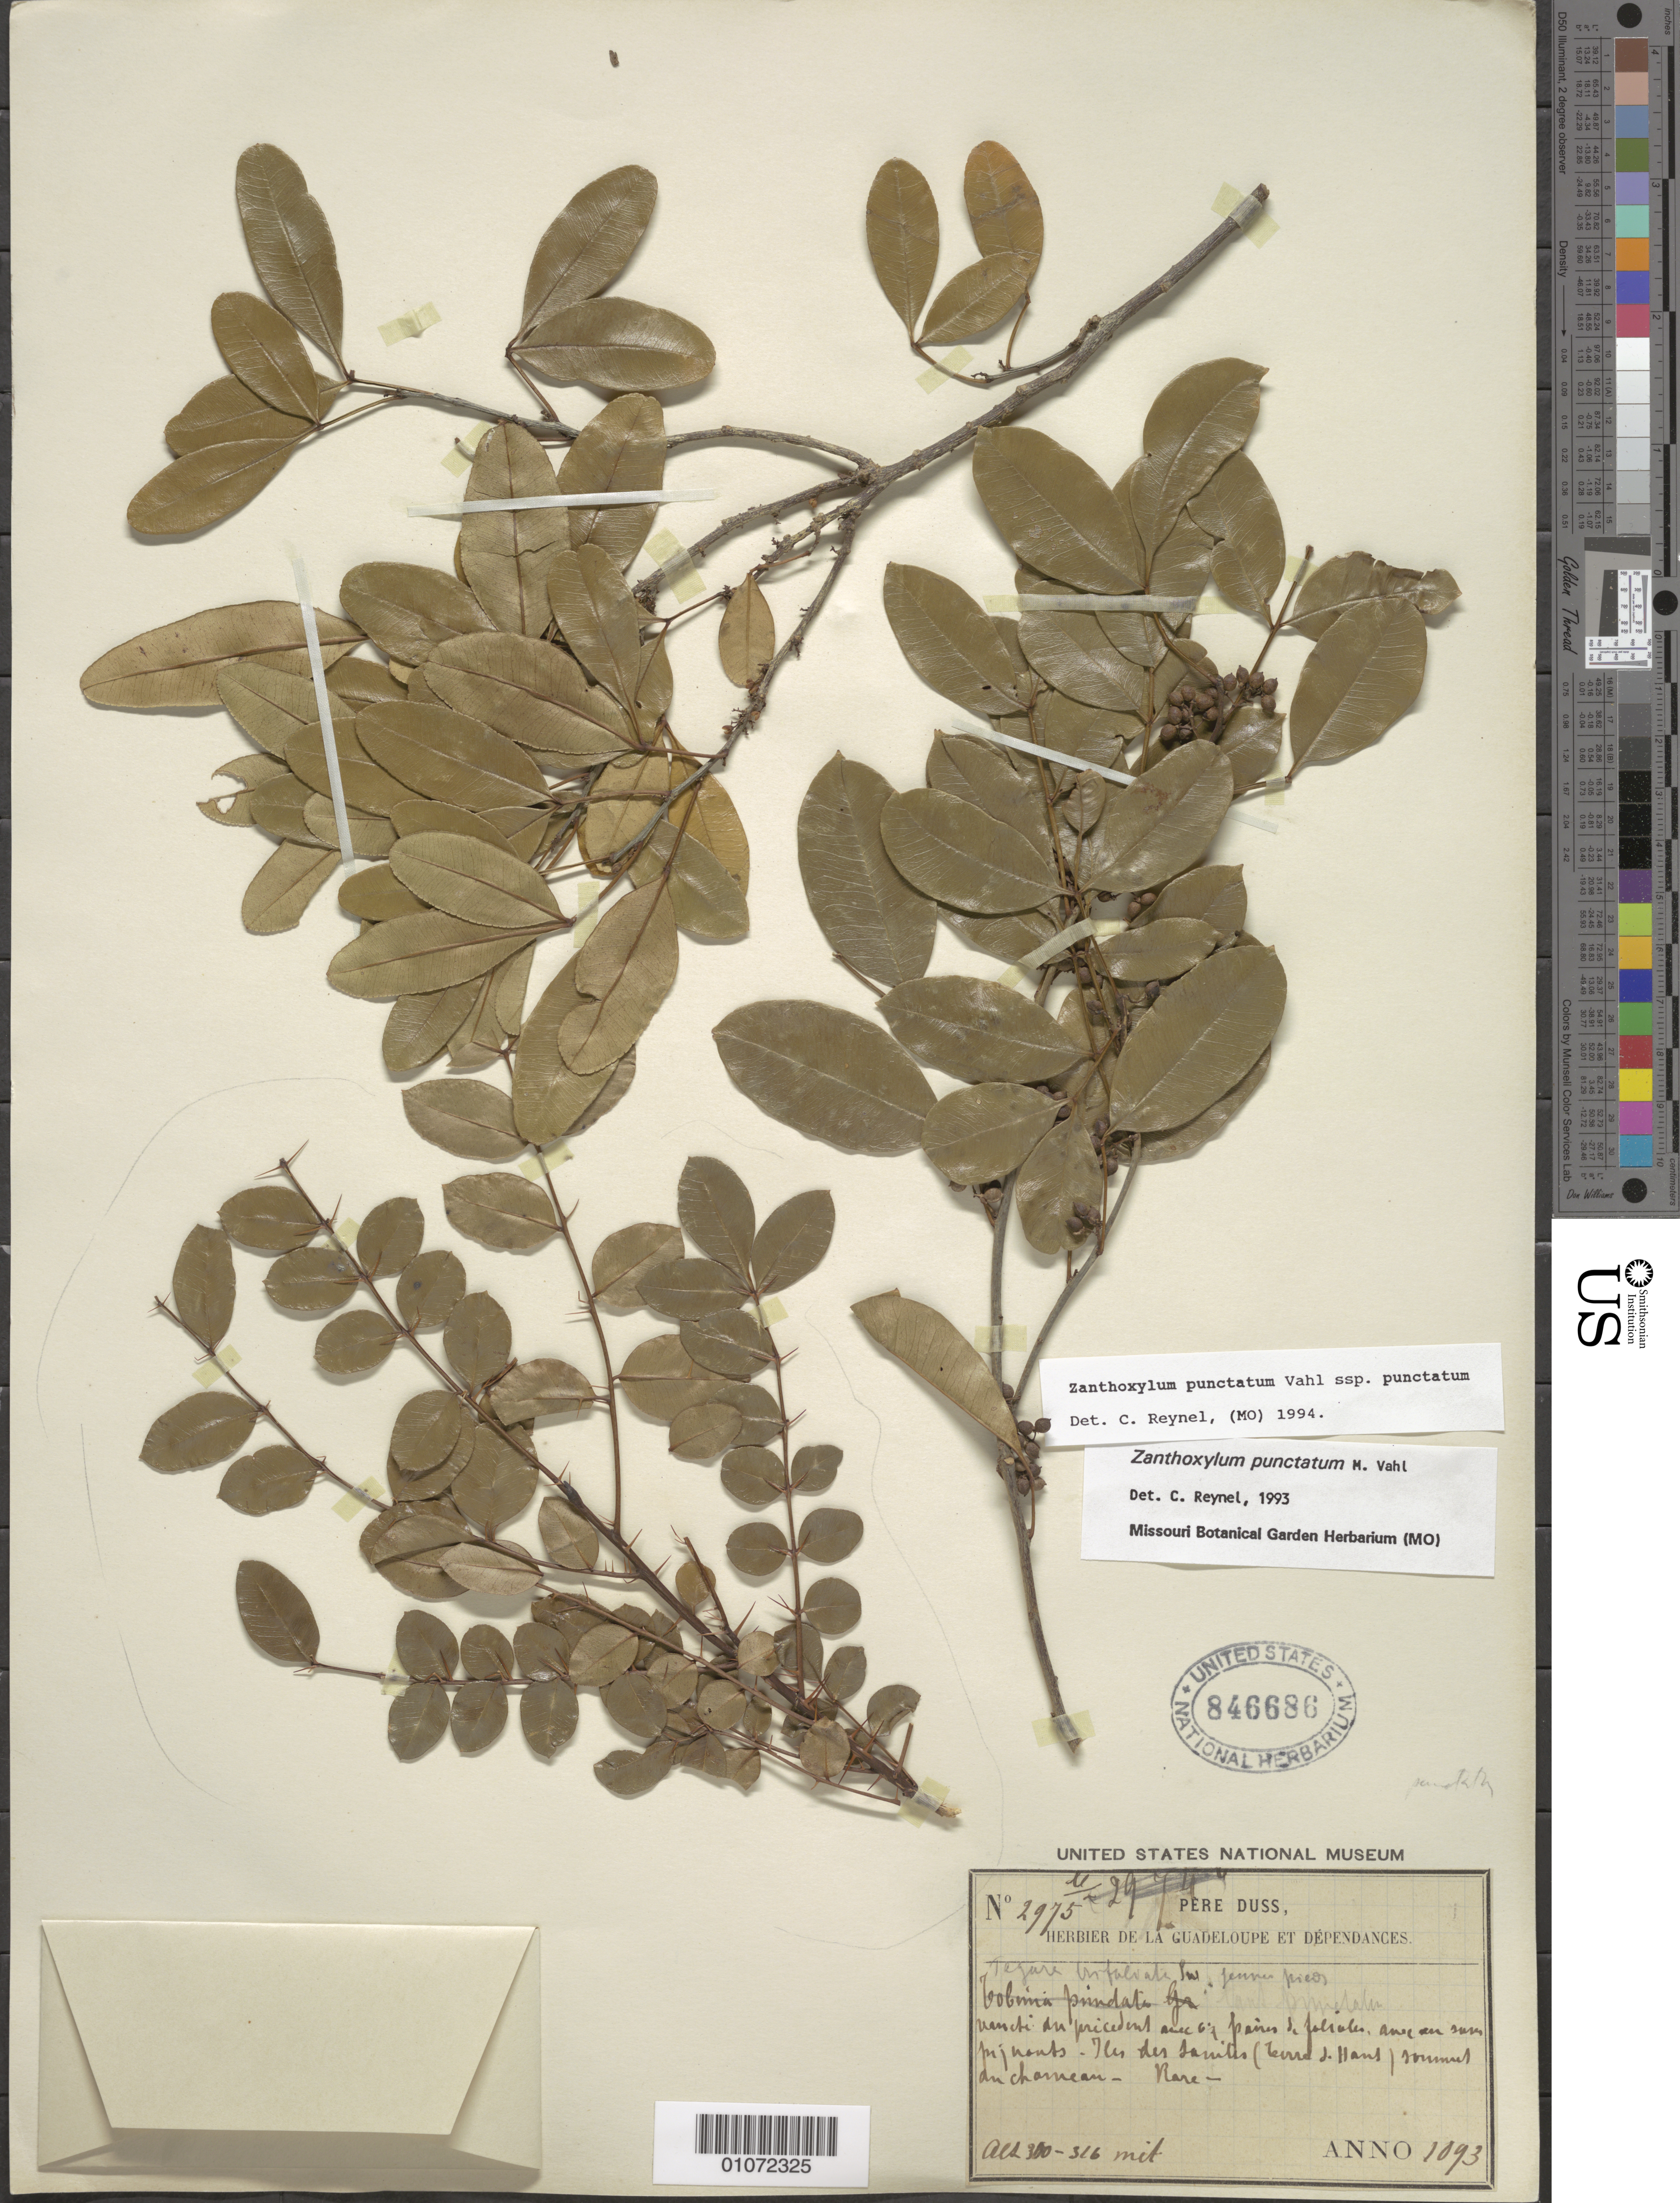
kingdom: Plantae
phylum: Tracheophyta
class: Magnoliopsida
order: Sapindales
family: Rutaceae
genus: Zanthoxylum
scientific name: Zanthoxylum punctatum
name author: Vahl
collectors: Père Duss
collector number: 2975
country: Guadeloupe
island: Terre de Haut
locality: Iles de Saints(Terre d. Haunt)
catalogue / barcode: US 846686